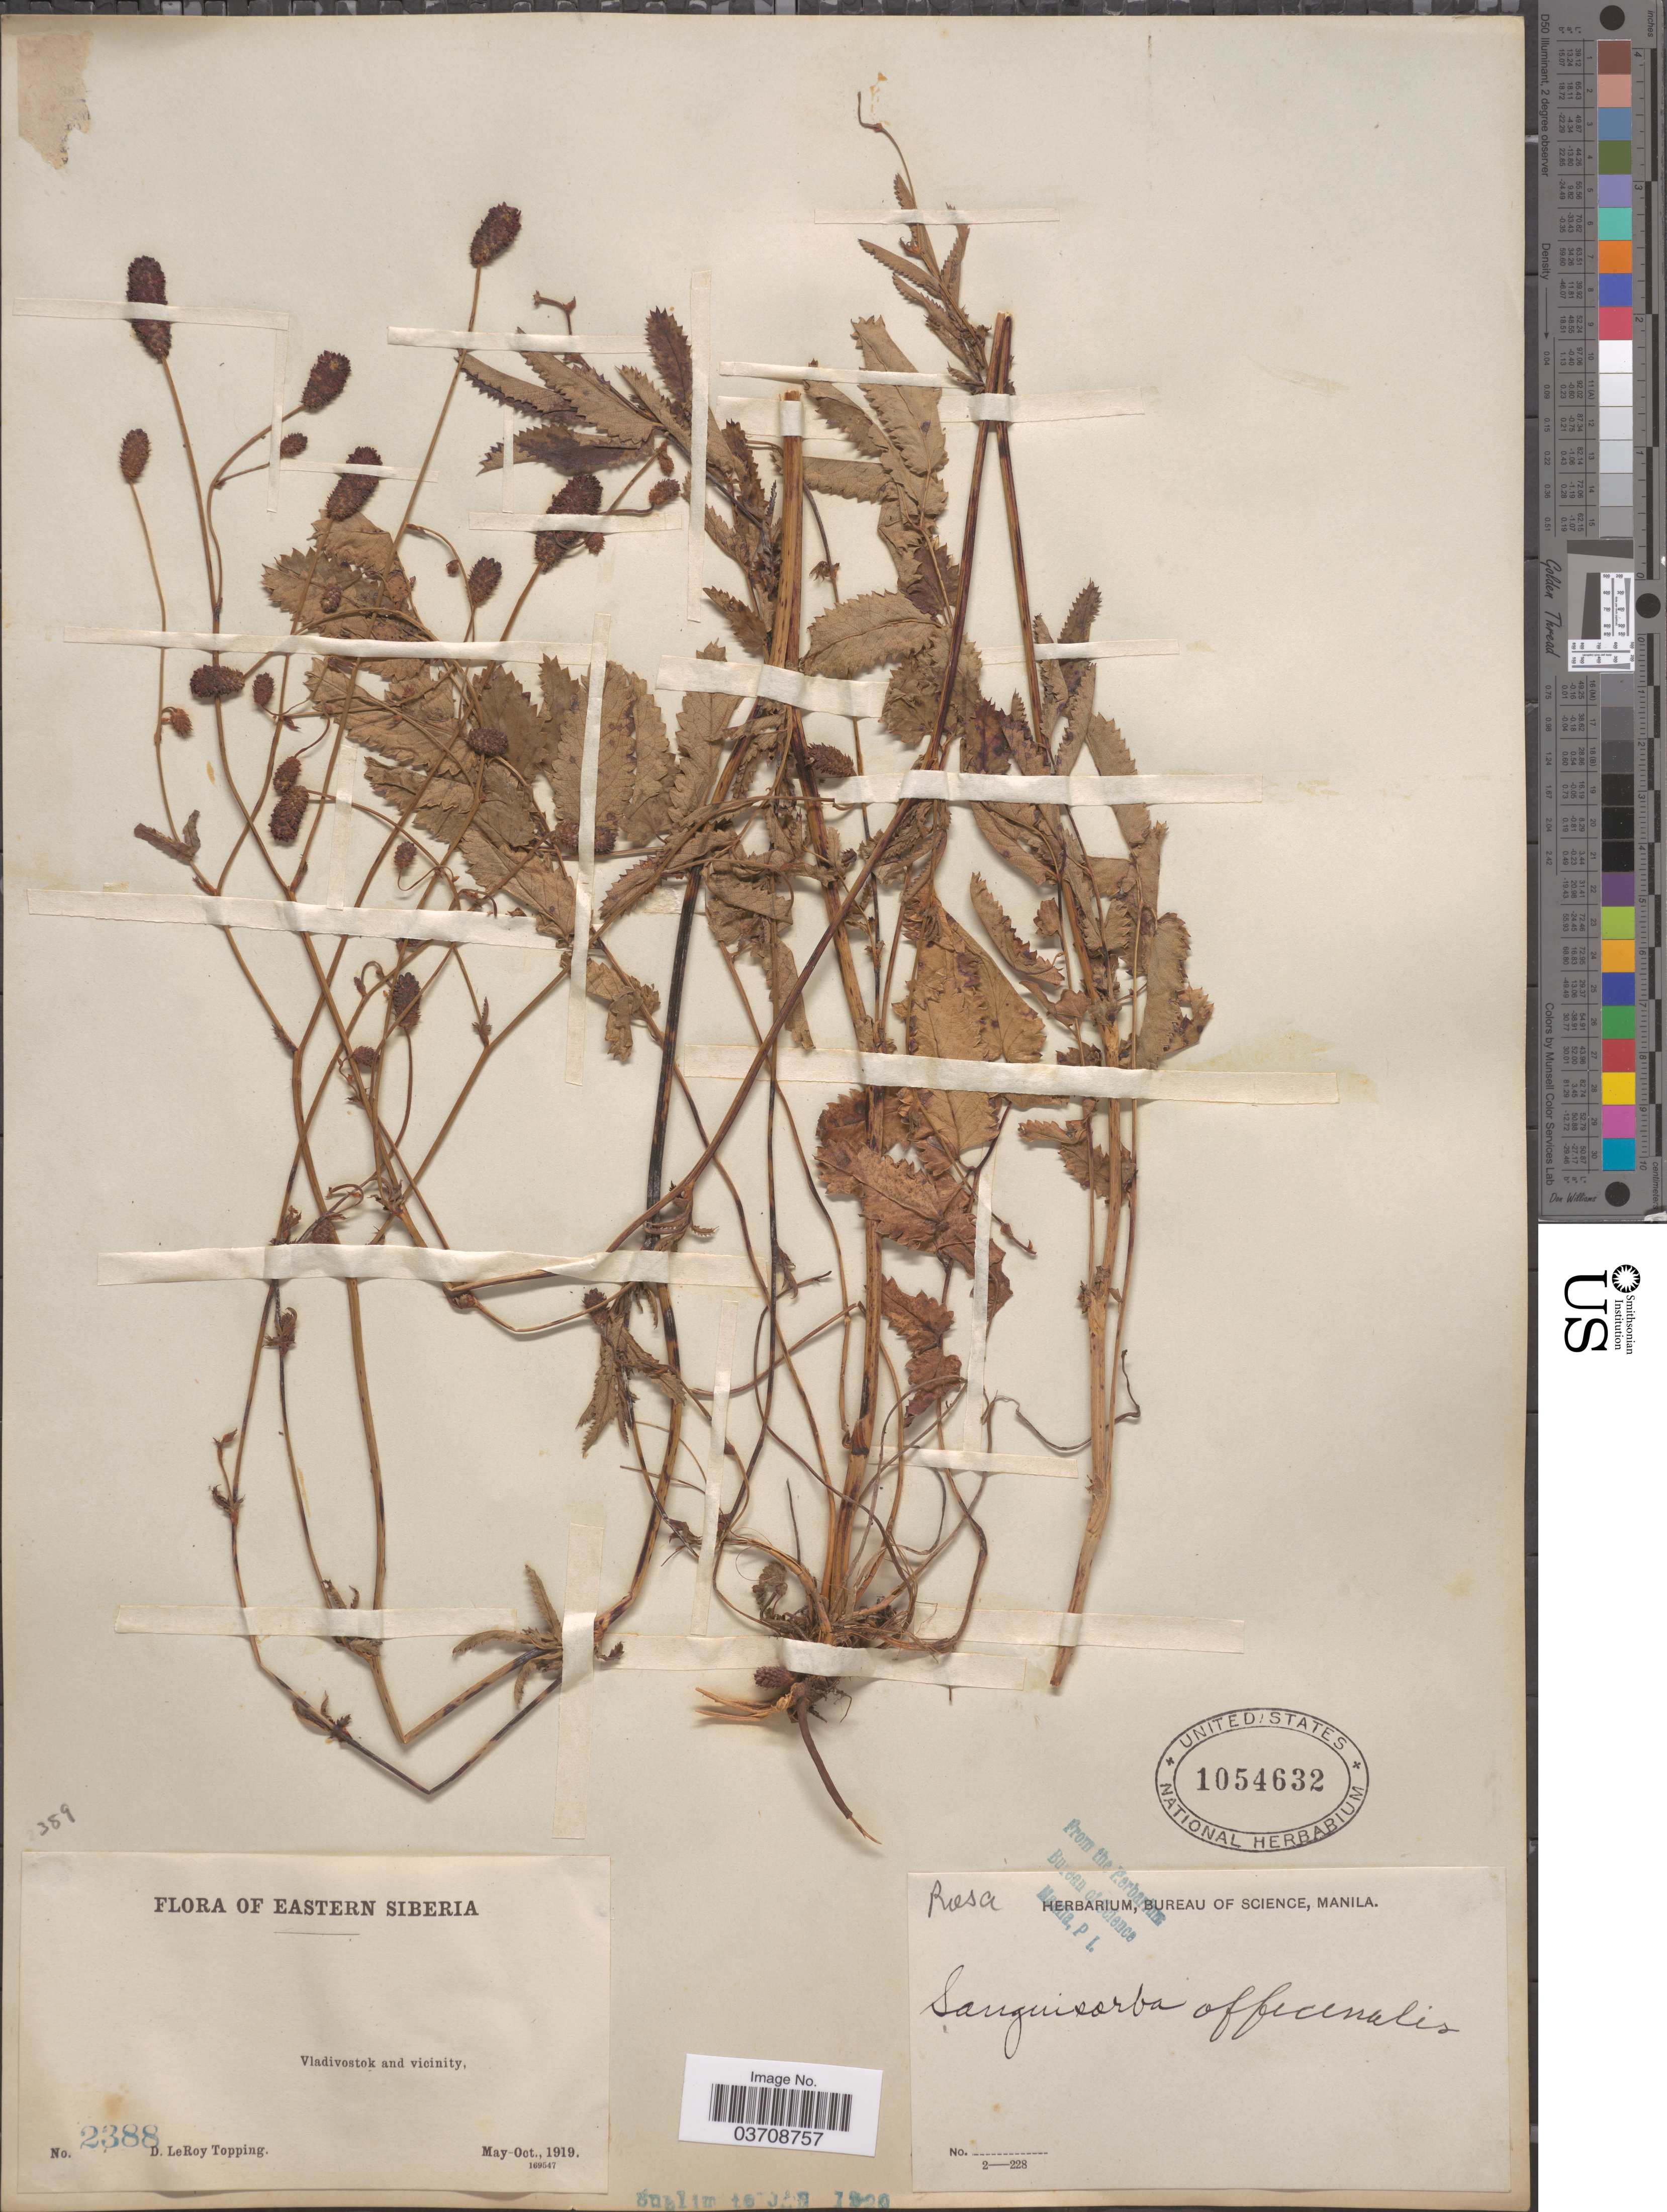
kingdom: Plantae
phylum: Tracheophyta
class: Magnoliopsida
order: Rosales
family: Rosaceae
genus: Sanguisorba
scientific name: Sanguisorba officinalis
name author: L.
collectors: D. L. Topping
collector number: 2388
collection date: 1919-05/1919-10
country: Russian Federation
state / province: Primorsky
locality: Eastern Siberia. Vladivostok and vicinity.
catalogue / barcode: US 1054632